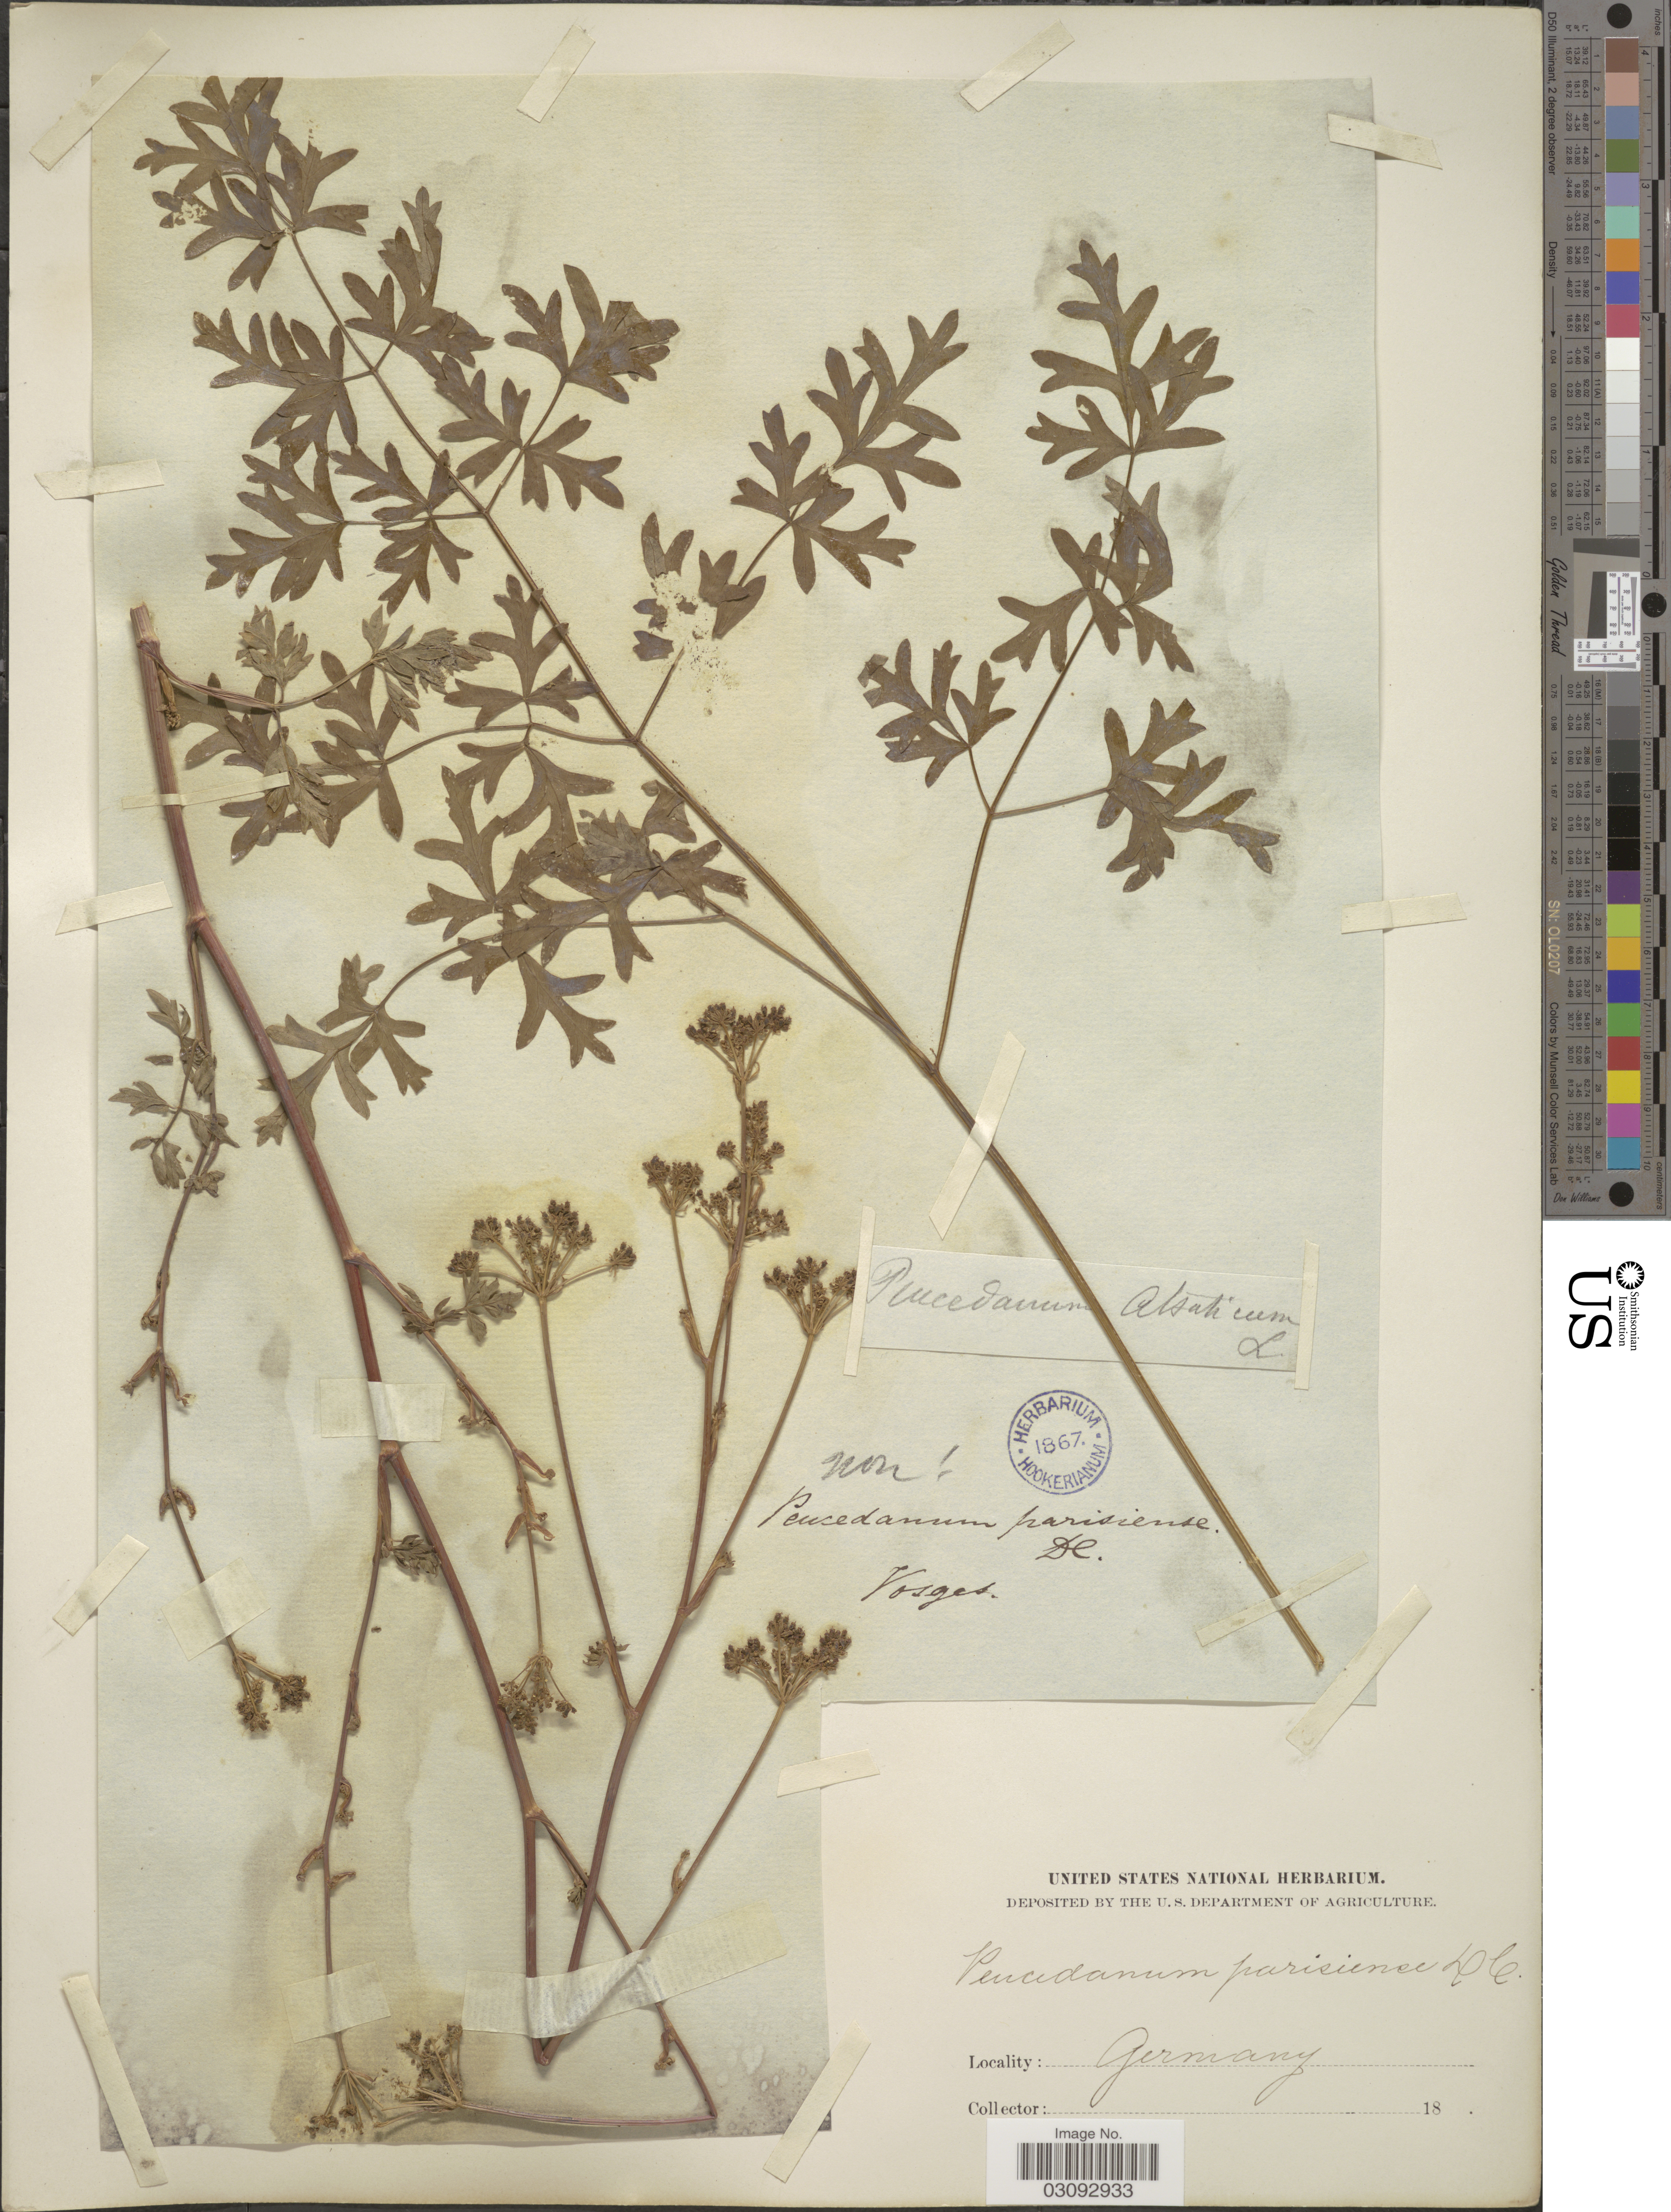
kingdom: Plantae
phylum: Tracheophyta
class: Magnoliopsida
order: Apiales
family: Apiaceae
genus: Peucedanum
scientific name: Peucedanum parisiense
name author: DC.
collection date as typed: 18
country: Germany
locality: Vosges.